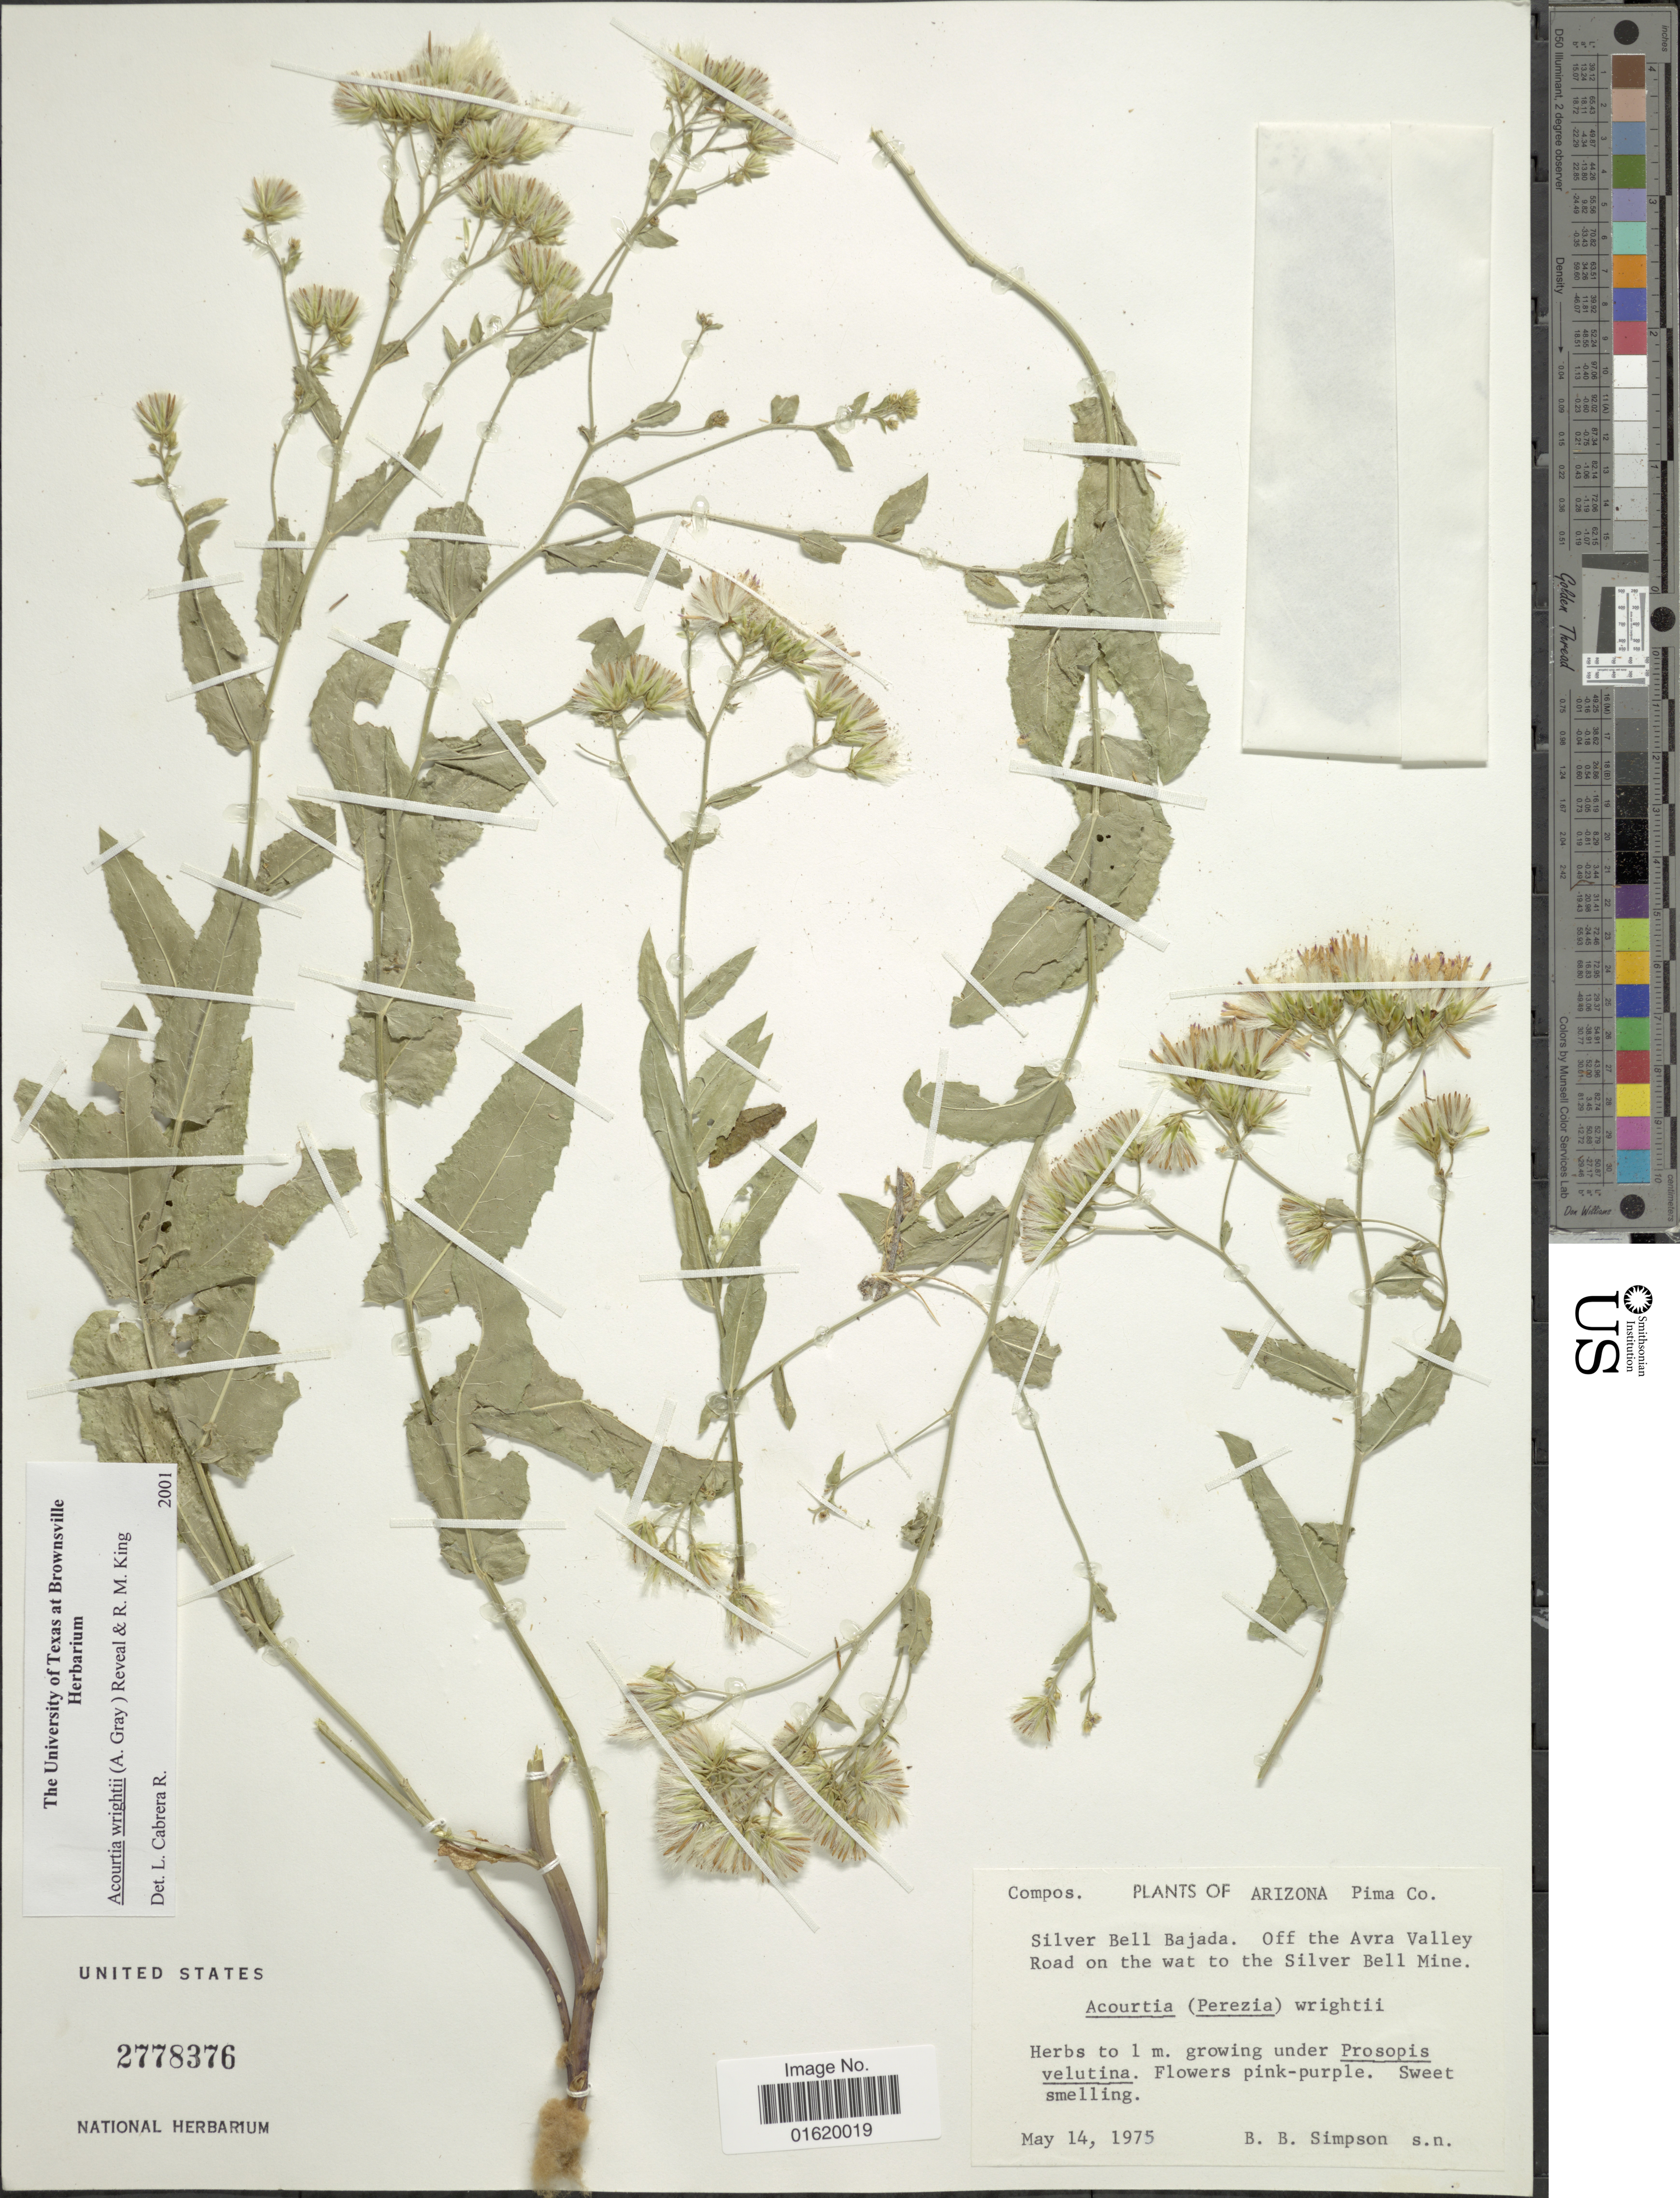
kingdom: Plantae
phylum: Tracheophyta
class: Magnoliopsida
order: Asterales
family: Asteraceae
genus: Acourtia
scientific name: Acourtia wrightii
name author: (A. Gray) Reveal & R.M. King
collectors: B. B. Simpson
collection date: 1975-05-14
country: United States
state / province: Arizona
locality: Pima Co., Silver Bell Bajada, off the Avra Valley, road on the wat to the Silver Bell Mine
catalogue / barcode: US 2778376